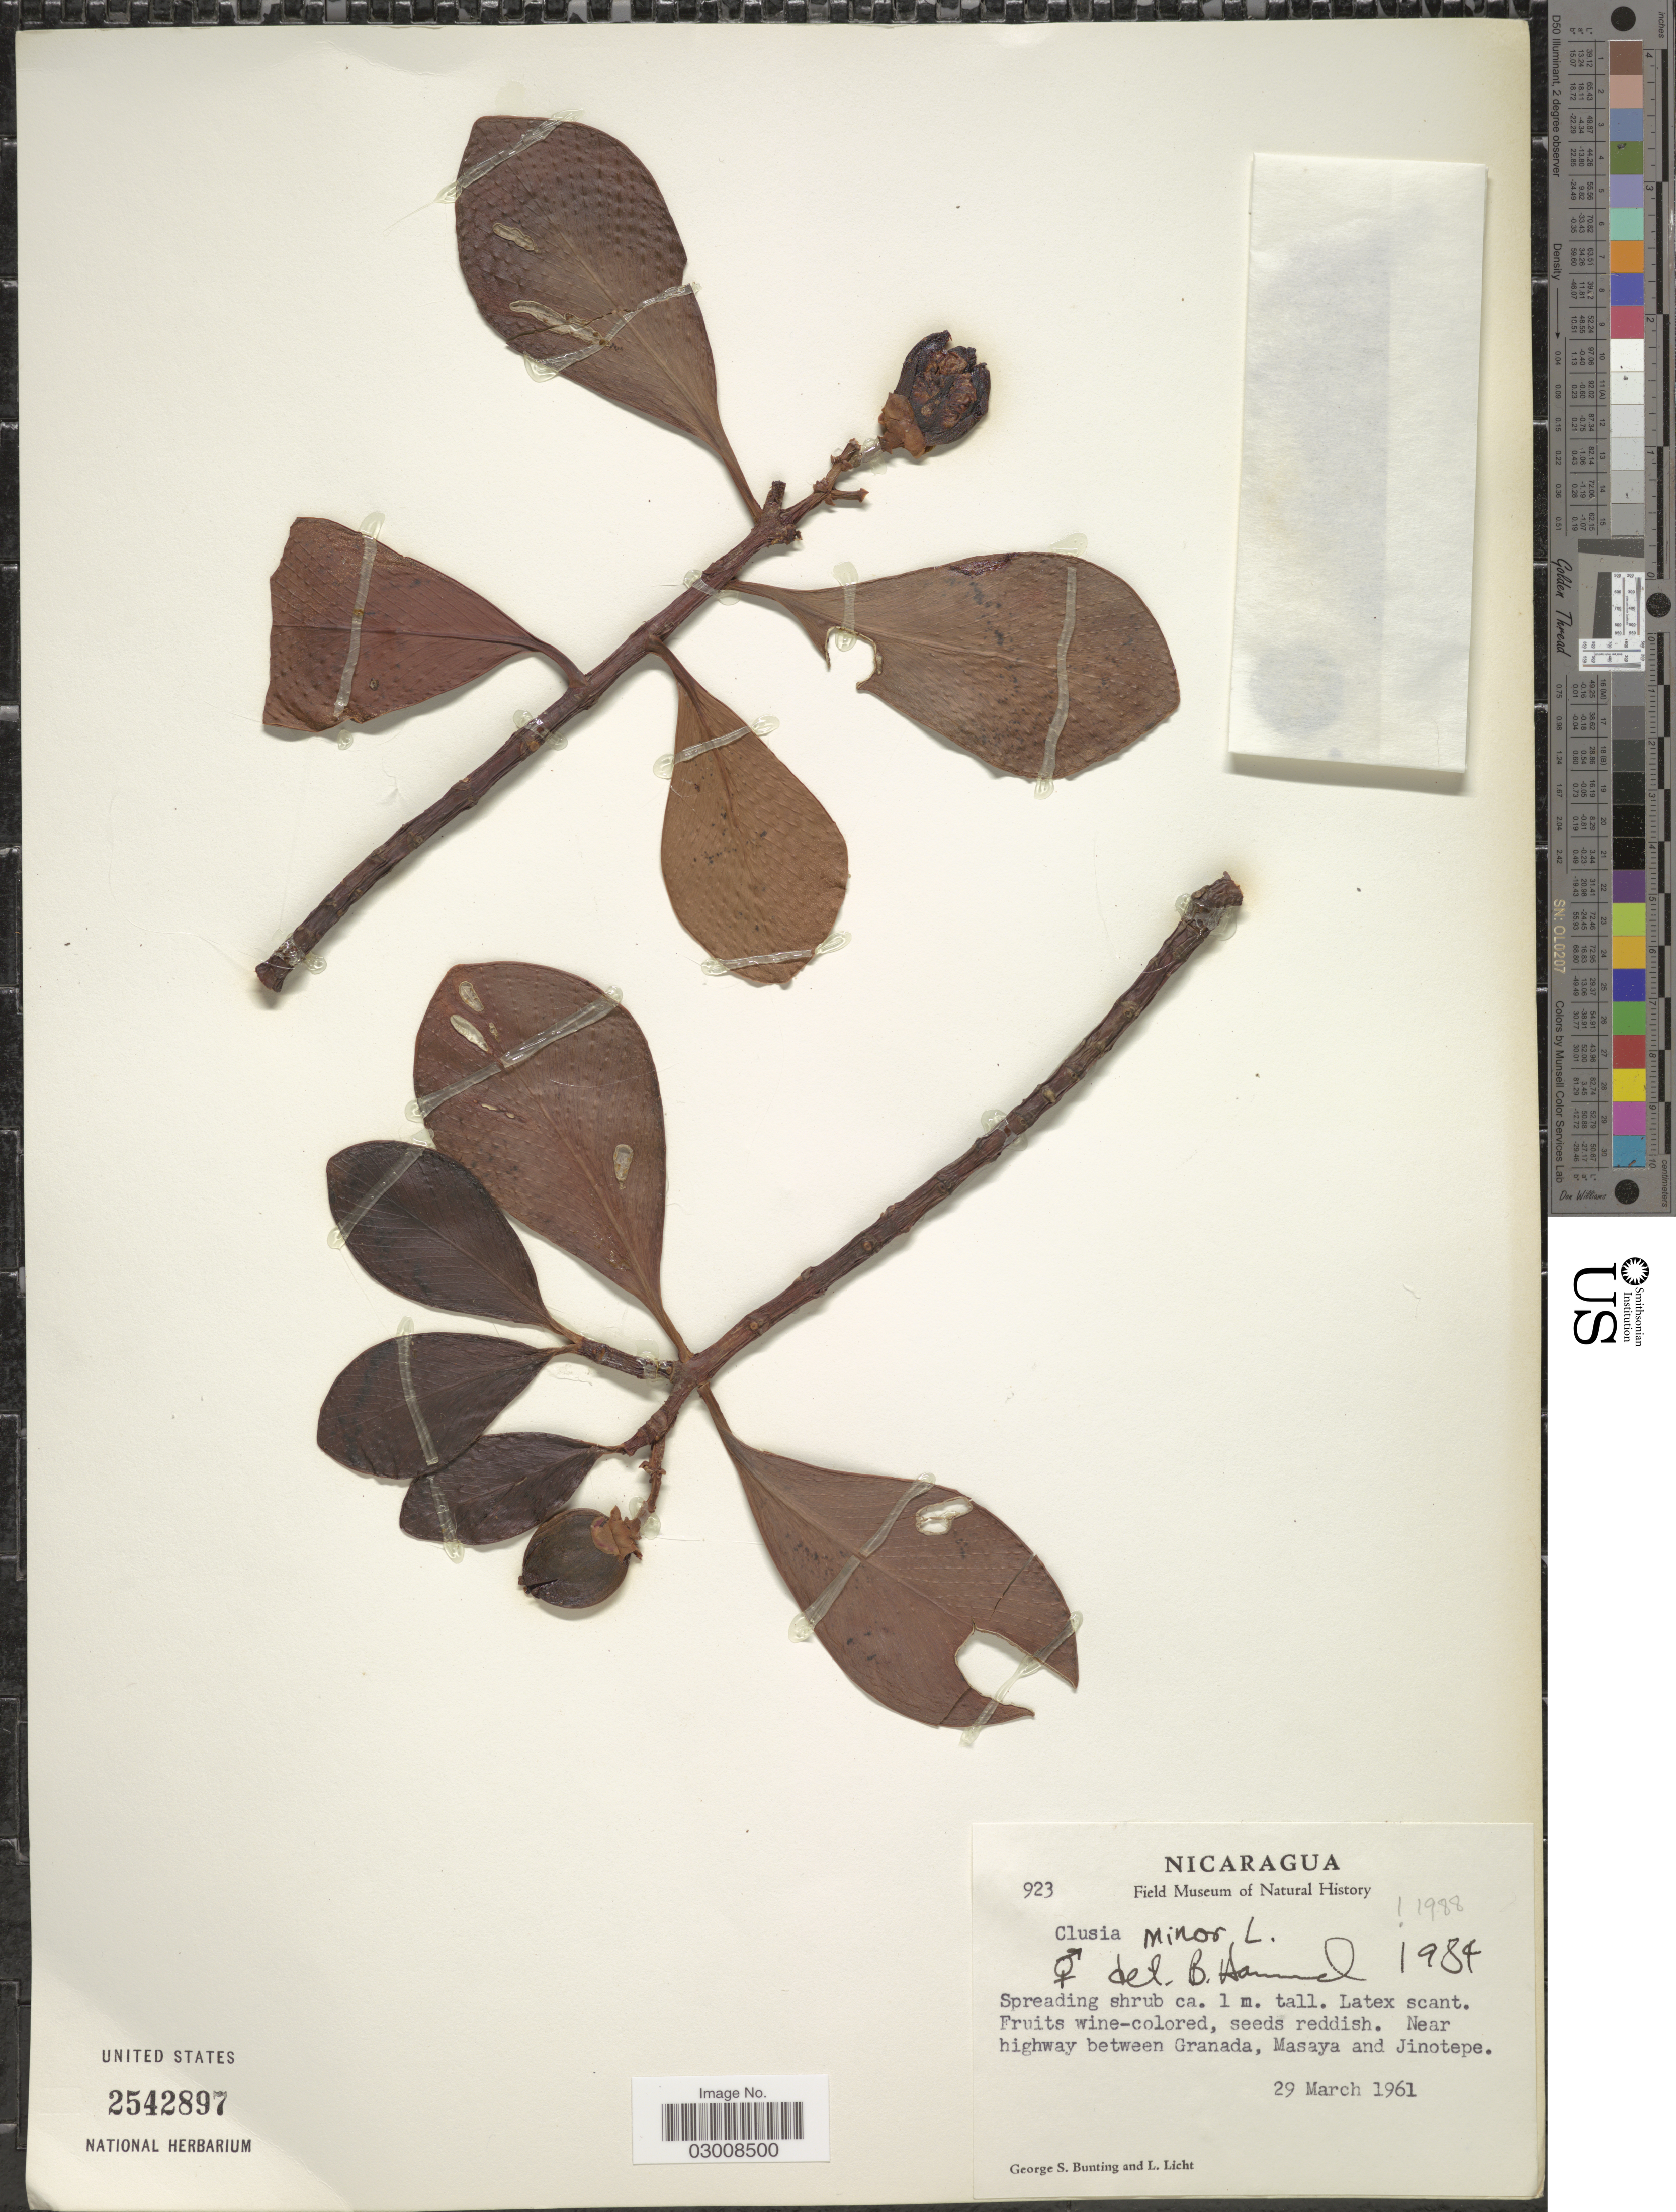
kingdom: Plantae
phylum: Tracheophyta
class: Magnoliopsida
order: Malpighiales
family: Clusiaceae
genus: Clusia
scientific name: Clusia minor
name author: L.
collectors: G. S. Bunting & L. Licht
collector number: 923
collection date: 1961-03-29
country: Nicaragua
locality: Near highway between Granada, Masaya and Jinotepe.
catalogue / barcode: US 2542897